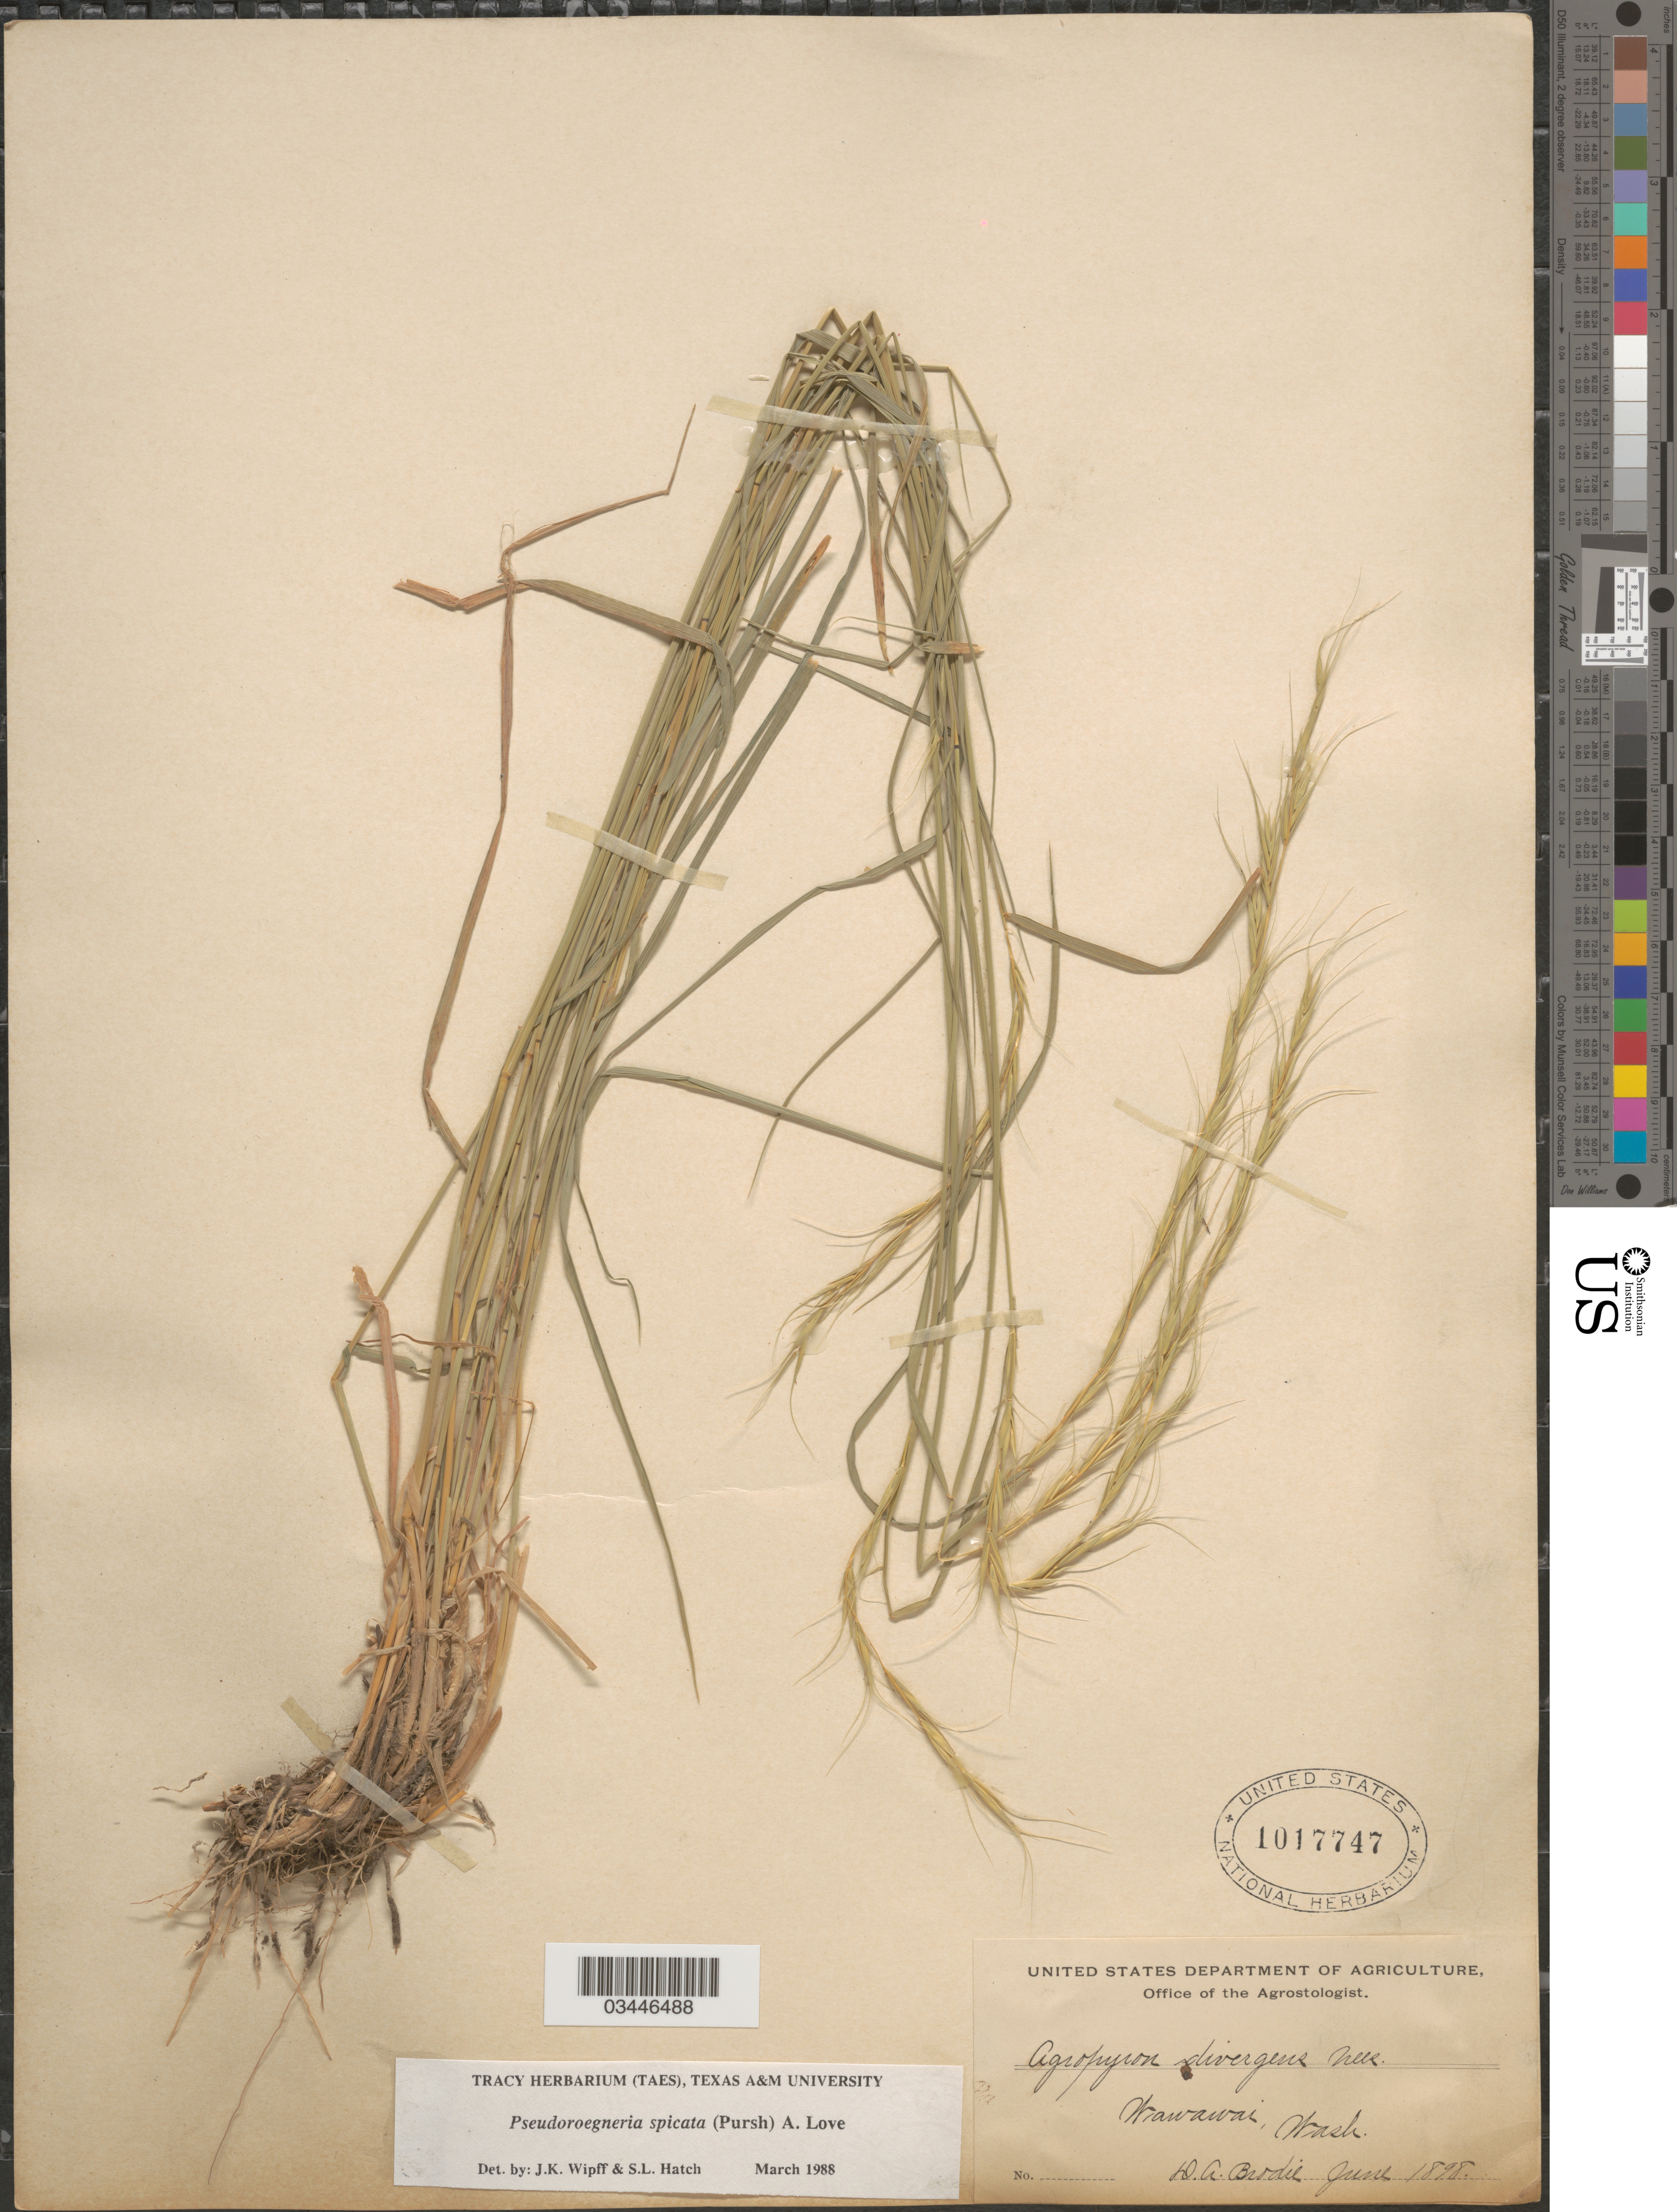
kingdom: Plantae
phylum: Tracheophyta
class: Liliopsida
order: Poales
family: Poaceae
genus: Pseudoroegneria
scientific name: Pseudoroegneria spicata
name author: (Pursh) Á. Löve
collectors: D. Brodie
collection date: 1898-06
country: United States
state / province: Washington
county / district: Whitman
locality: Wawawai.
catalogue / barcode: US 1017747